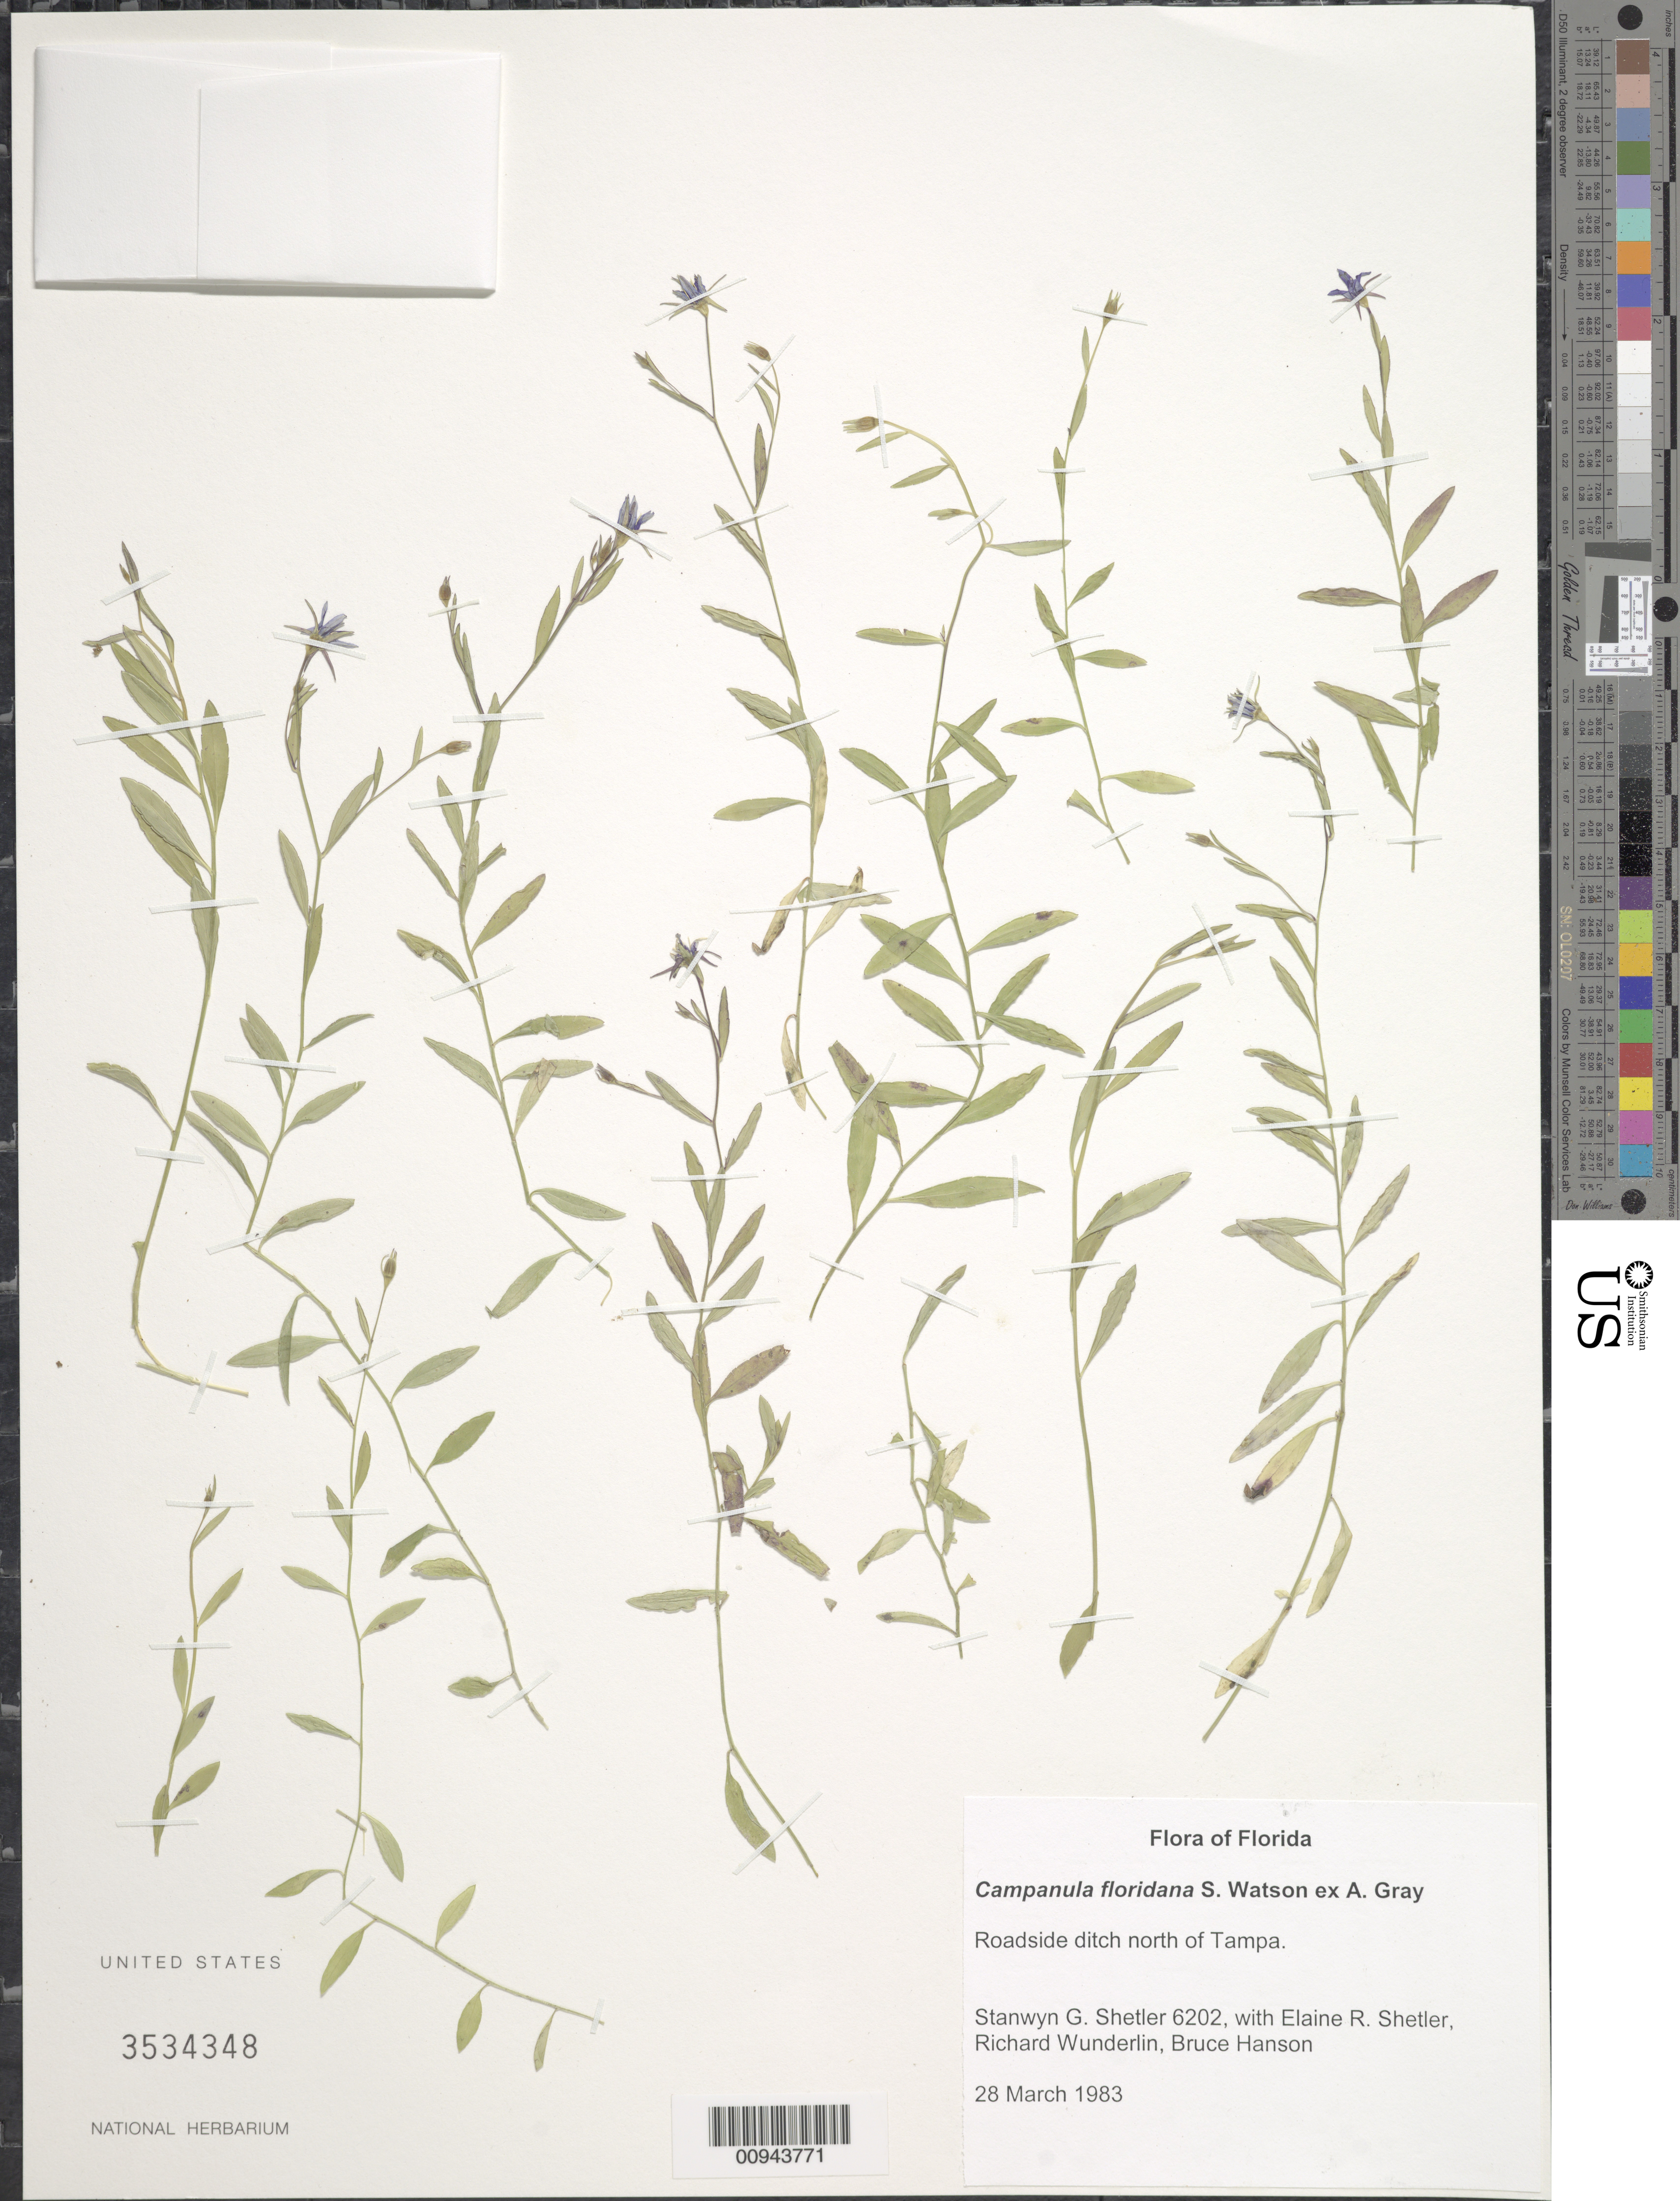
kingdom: Plantae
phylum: Tracheophyta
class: Magnoliopsida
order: Asterales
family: Campanulaceae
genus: Campanula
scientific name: Campanula floridana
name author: S. Watson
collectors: S. Shetler, E. R. Shetler, R. P. Wunderlin & B. Hanson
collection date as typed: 28 March 1983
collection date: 1983-03-28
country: United States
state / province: Florida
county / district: Hillsborough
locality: North of Tampa.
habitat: Roadside ditch.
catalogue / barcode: US 3534348